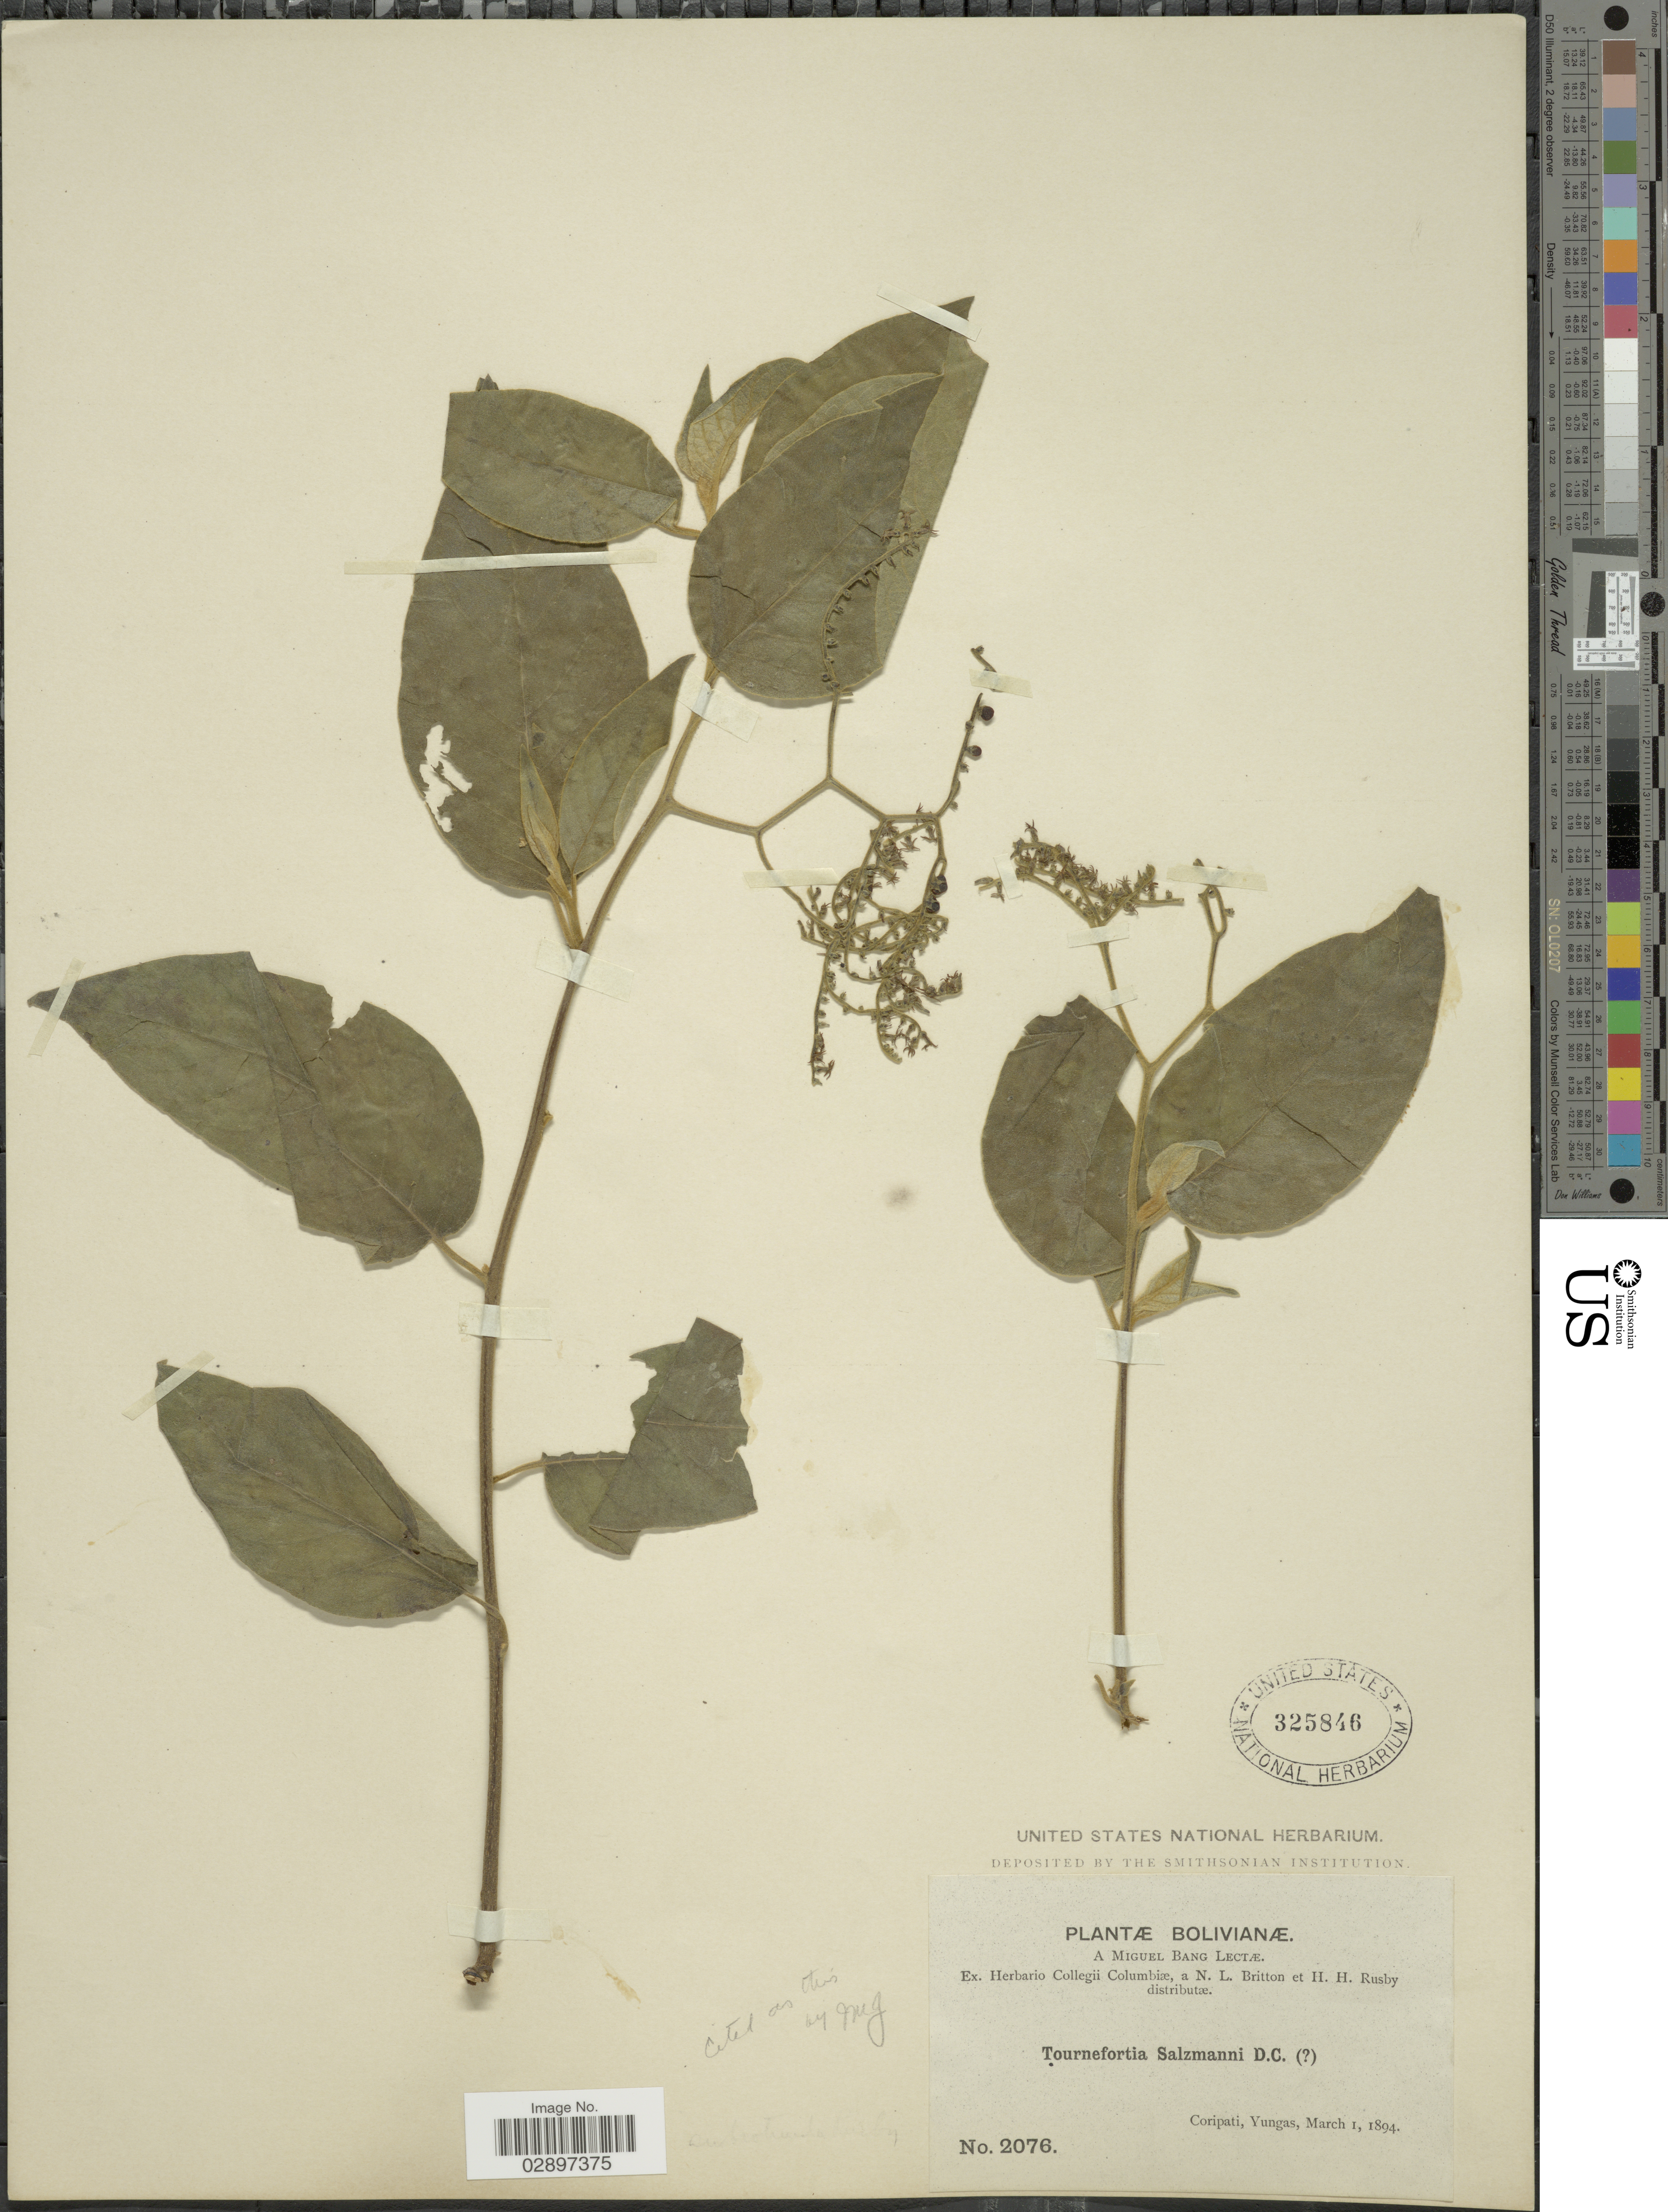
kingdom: Plantae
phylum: Tracheophyta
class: Magnoliopsida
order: Boraginales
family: Heliotropiaceae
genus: Tournefortia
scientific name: Tournefortia mapirensis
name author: Lingelsh.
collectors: M. Bang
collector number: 2076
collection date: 1894-03-01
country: Bolivia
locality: Coripati, Yungas.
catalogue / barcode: US 325846